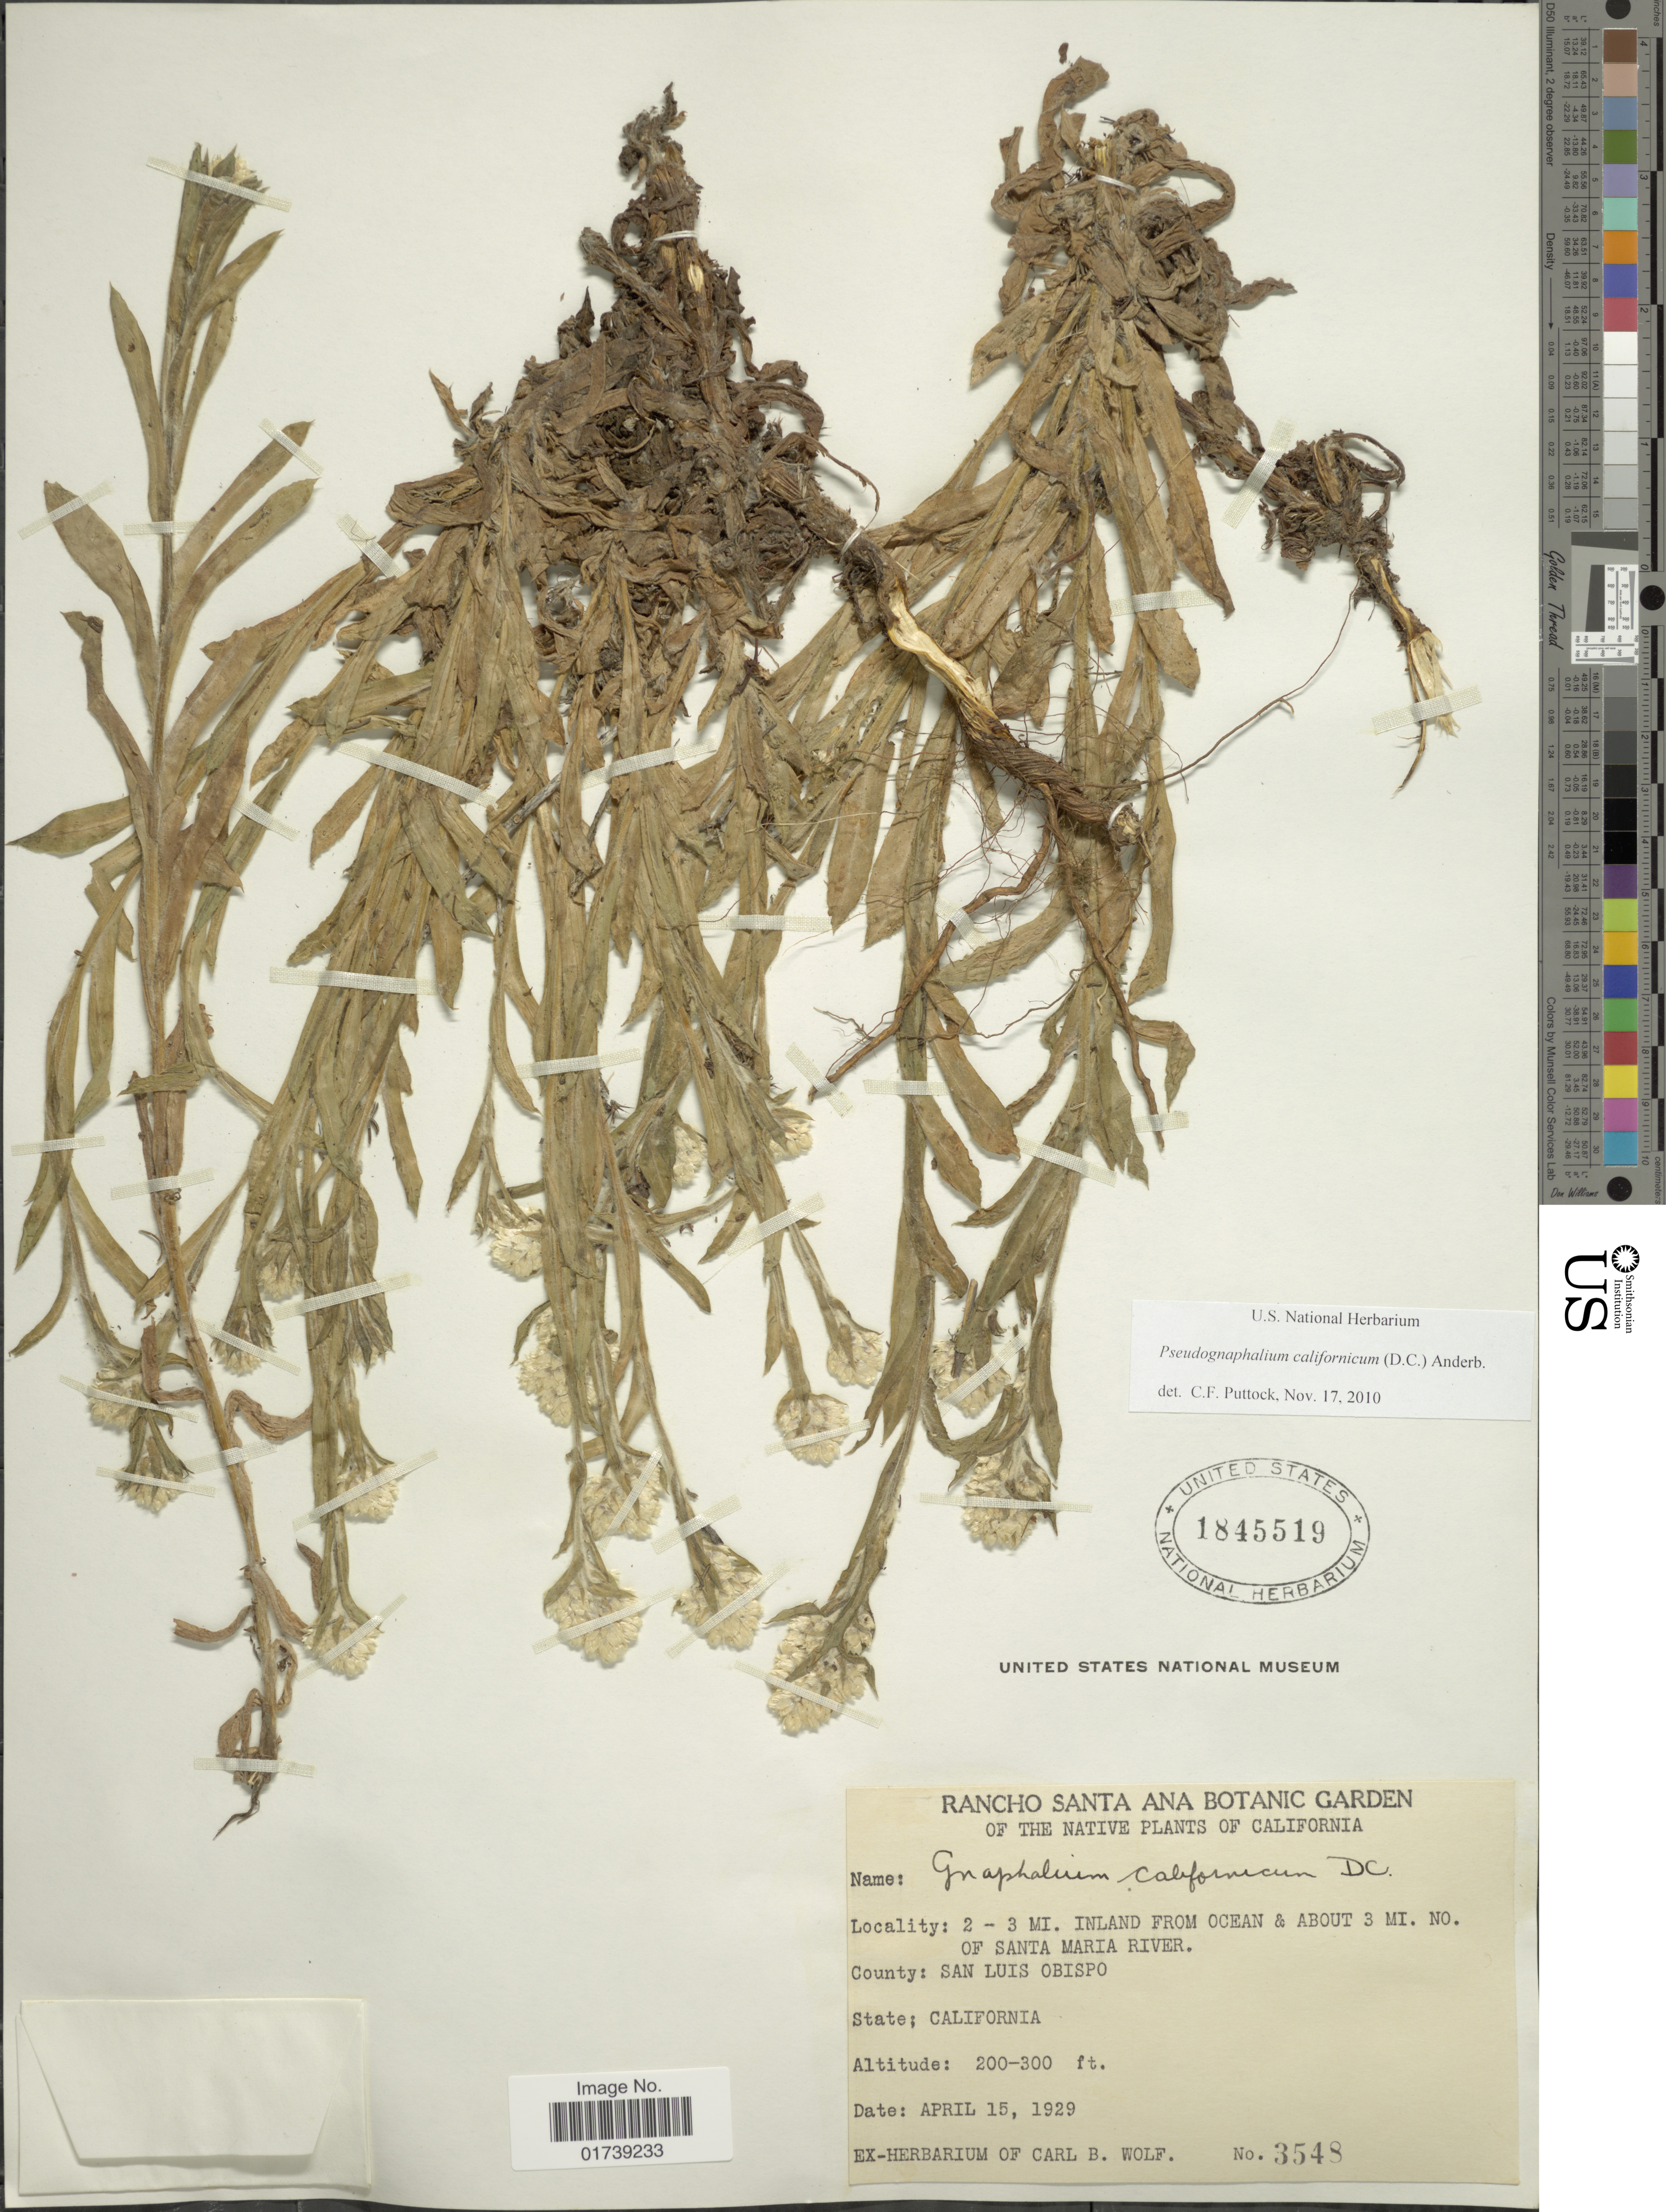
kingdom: Plantae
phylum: Tracheophyta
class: Magnoliopsida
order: Asterales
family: Asteraceae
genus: Pseudognaphalium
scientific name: Pseudognaphalium californicum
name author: (DC.) Anderb.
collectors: ex herb. Carl B. Wolf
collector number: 3548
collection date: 1929-04-15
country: United States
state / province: California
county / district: San Luis Obispo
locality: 2-3 mi. inland from ocean & about 3 mi. no. of Santa Maria River, County: San Luis Obispo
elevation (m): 61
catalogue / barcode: US 1845519